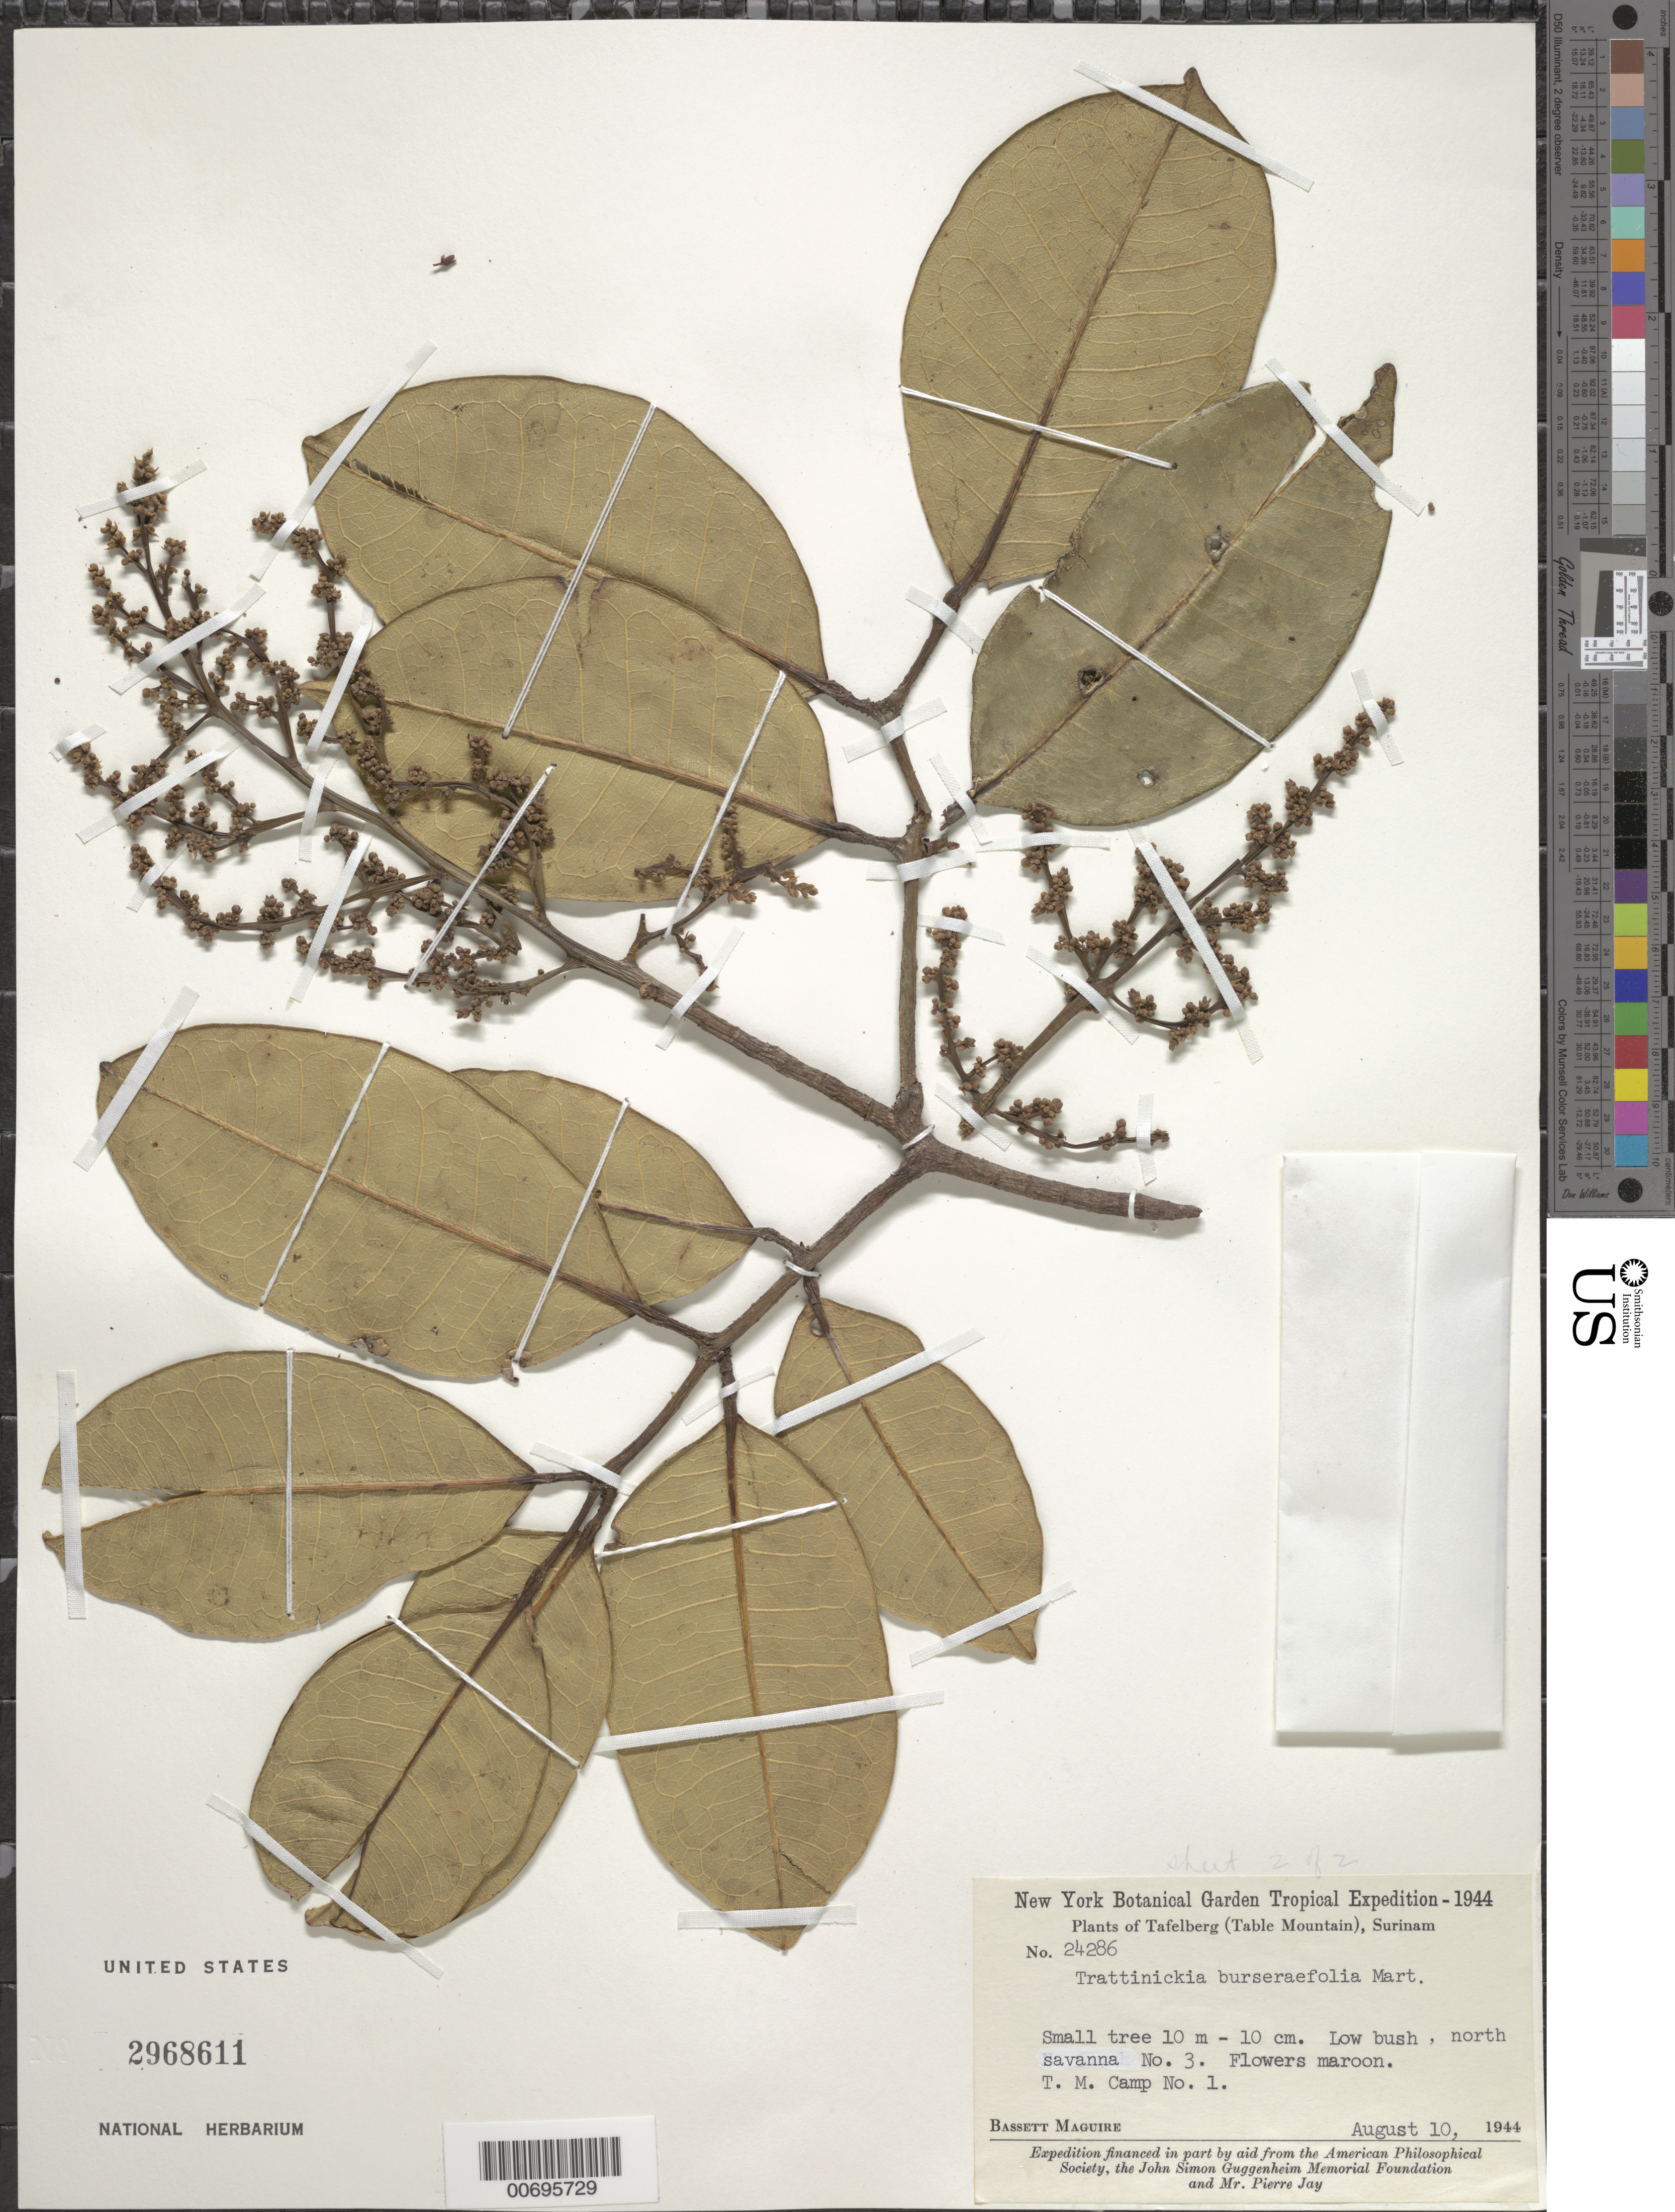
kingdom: Plantae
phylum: Tracheophyta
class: Magnoliopsida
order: Sapindales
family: Burseraceae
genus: Trattinnickia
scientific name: Trattinnickia burserifolia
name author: Mart.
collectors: B. Maguire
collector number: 24286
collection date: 1944-08-10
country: Suriname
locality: Tafelberg (Table Mountain). North savanna No. 3. T. M. Camp No. 1.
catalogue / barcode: US 2968611